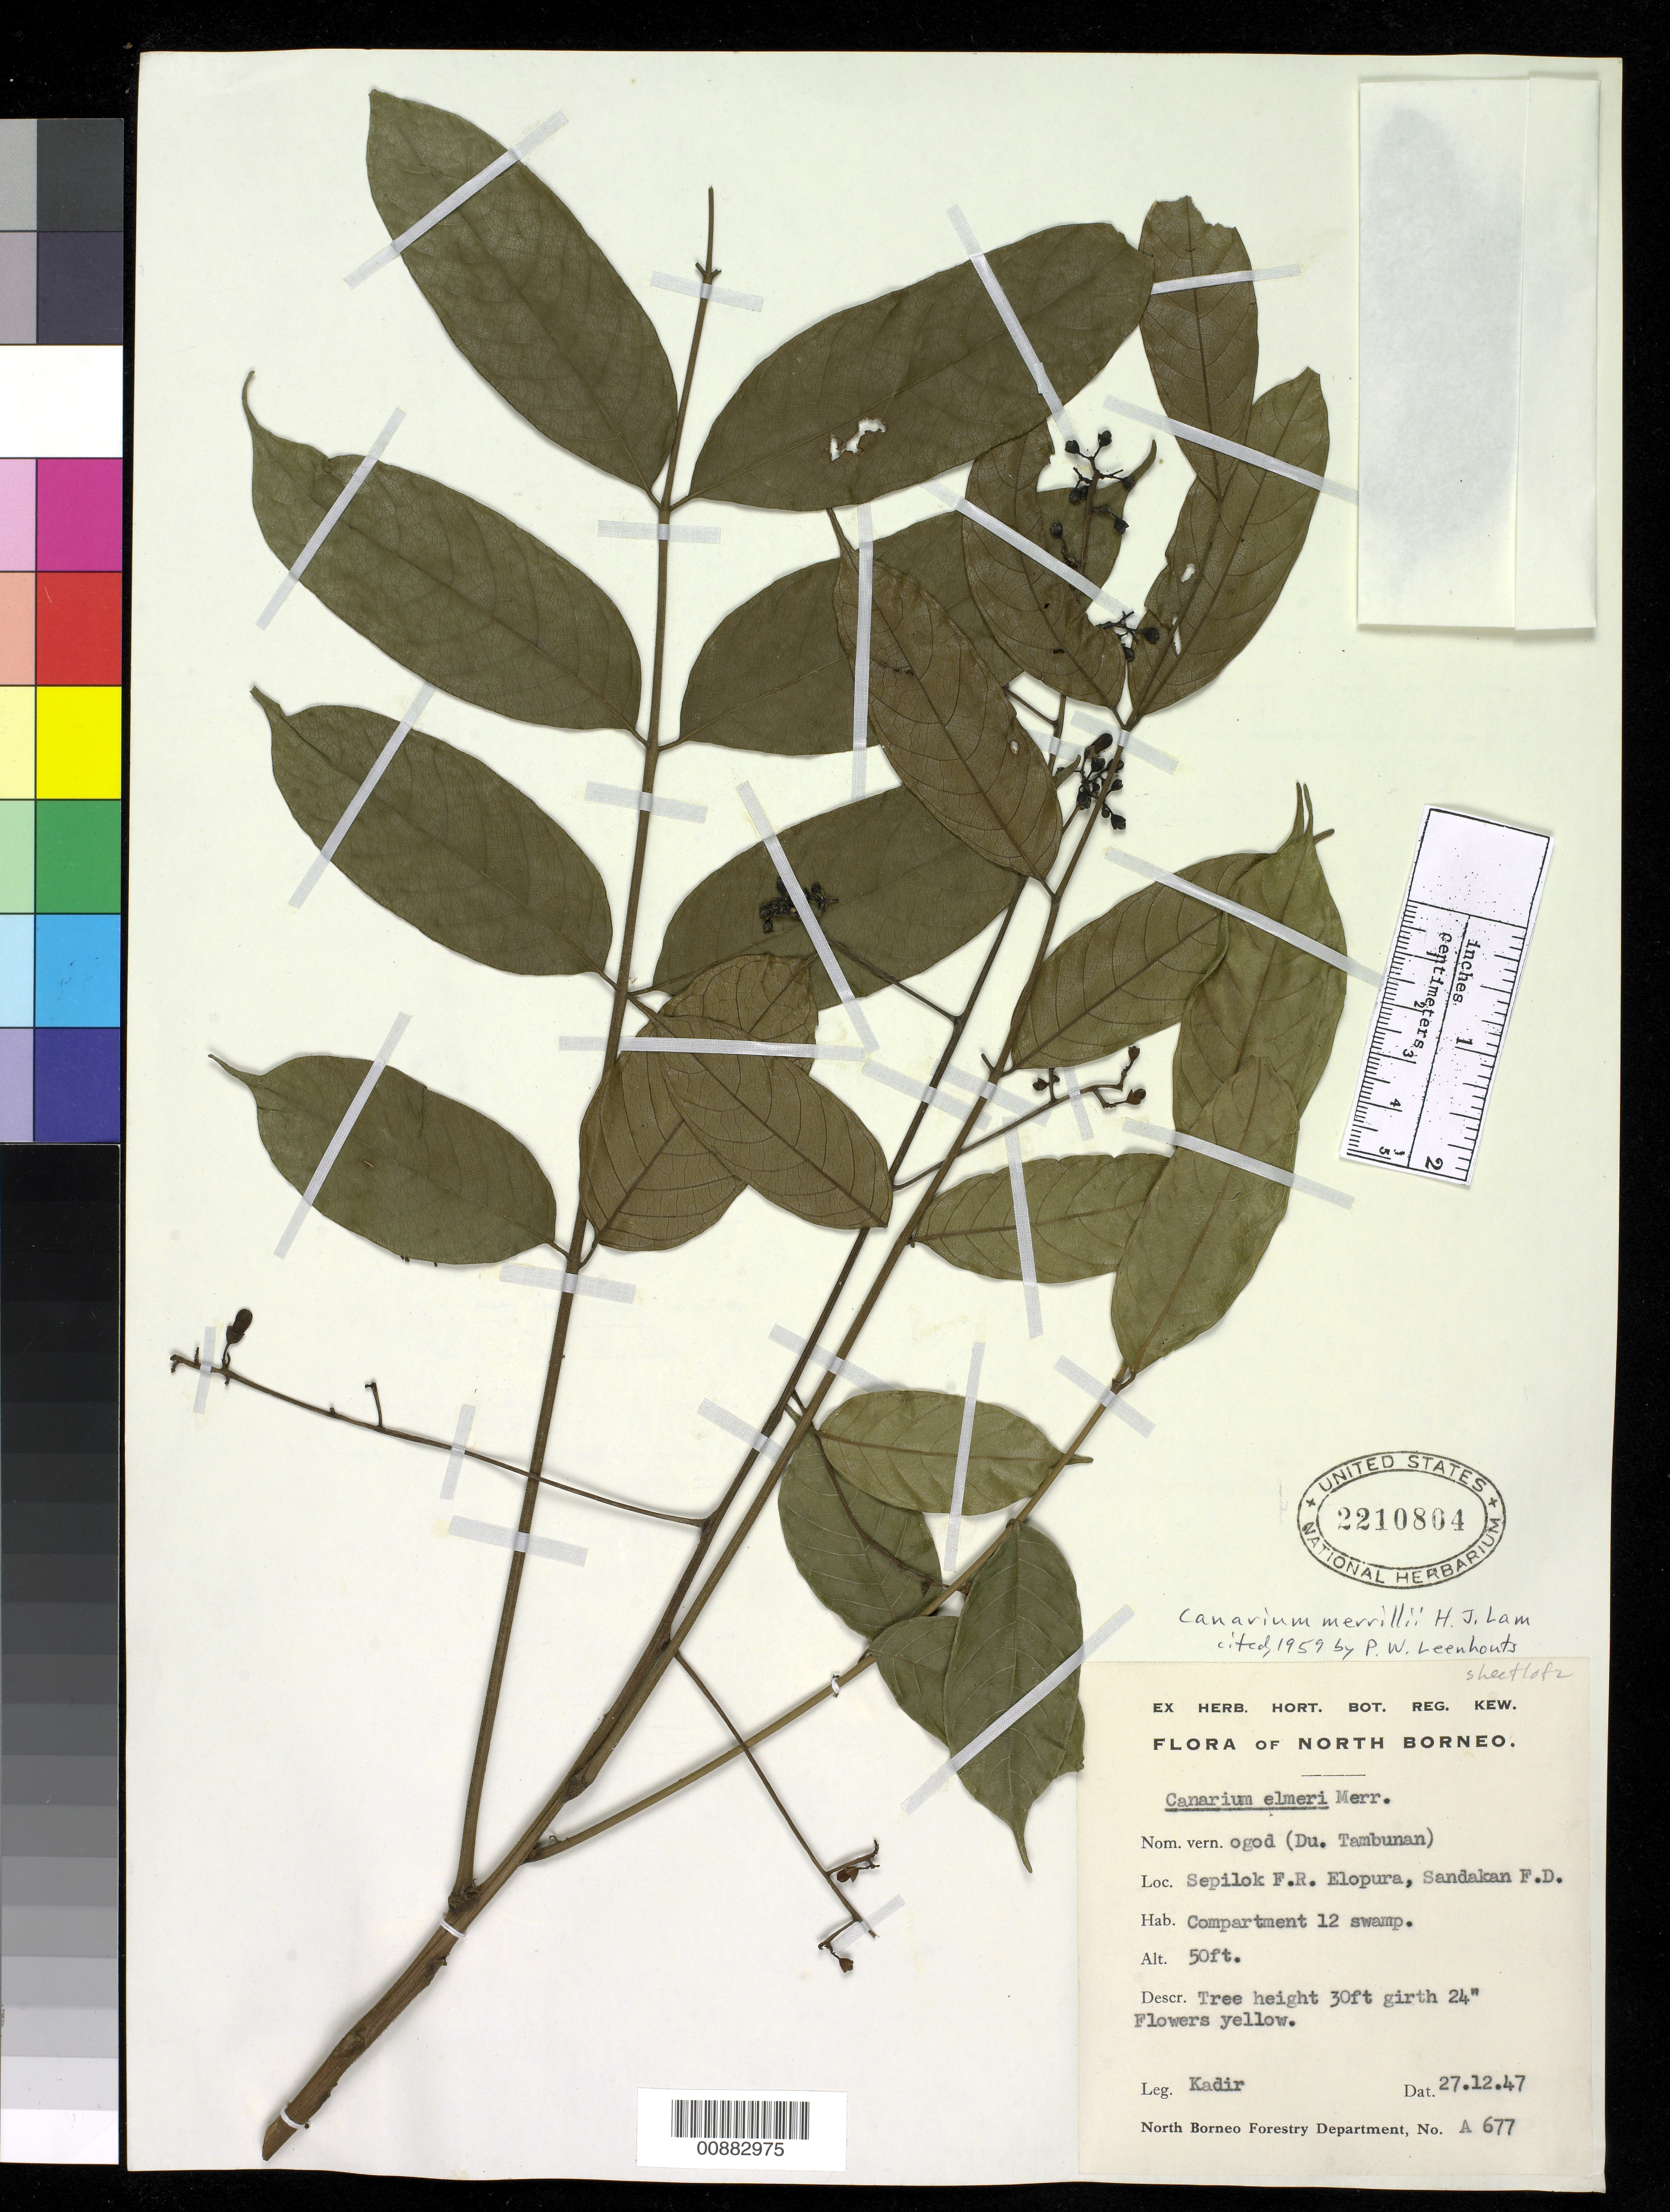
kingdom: Plantae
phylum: Tracheophyta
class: Magnoliopsida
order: Sapindales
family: Burseraceae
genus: Canarium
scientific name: Canarium merrillii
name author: H.J. Lam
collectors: Kadir Bin Abdul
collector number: A 677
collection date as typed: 27 Dec 1947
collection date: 1947-12-27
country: Malaysia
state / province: Sabah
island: Borneo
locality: Sepilok F.R. Elopura, Sandakan F.D.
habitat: Compartment 12 swamp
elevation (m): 15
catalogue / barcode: US 2210804